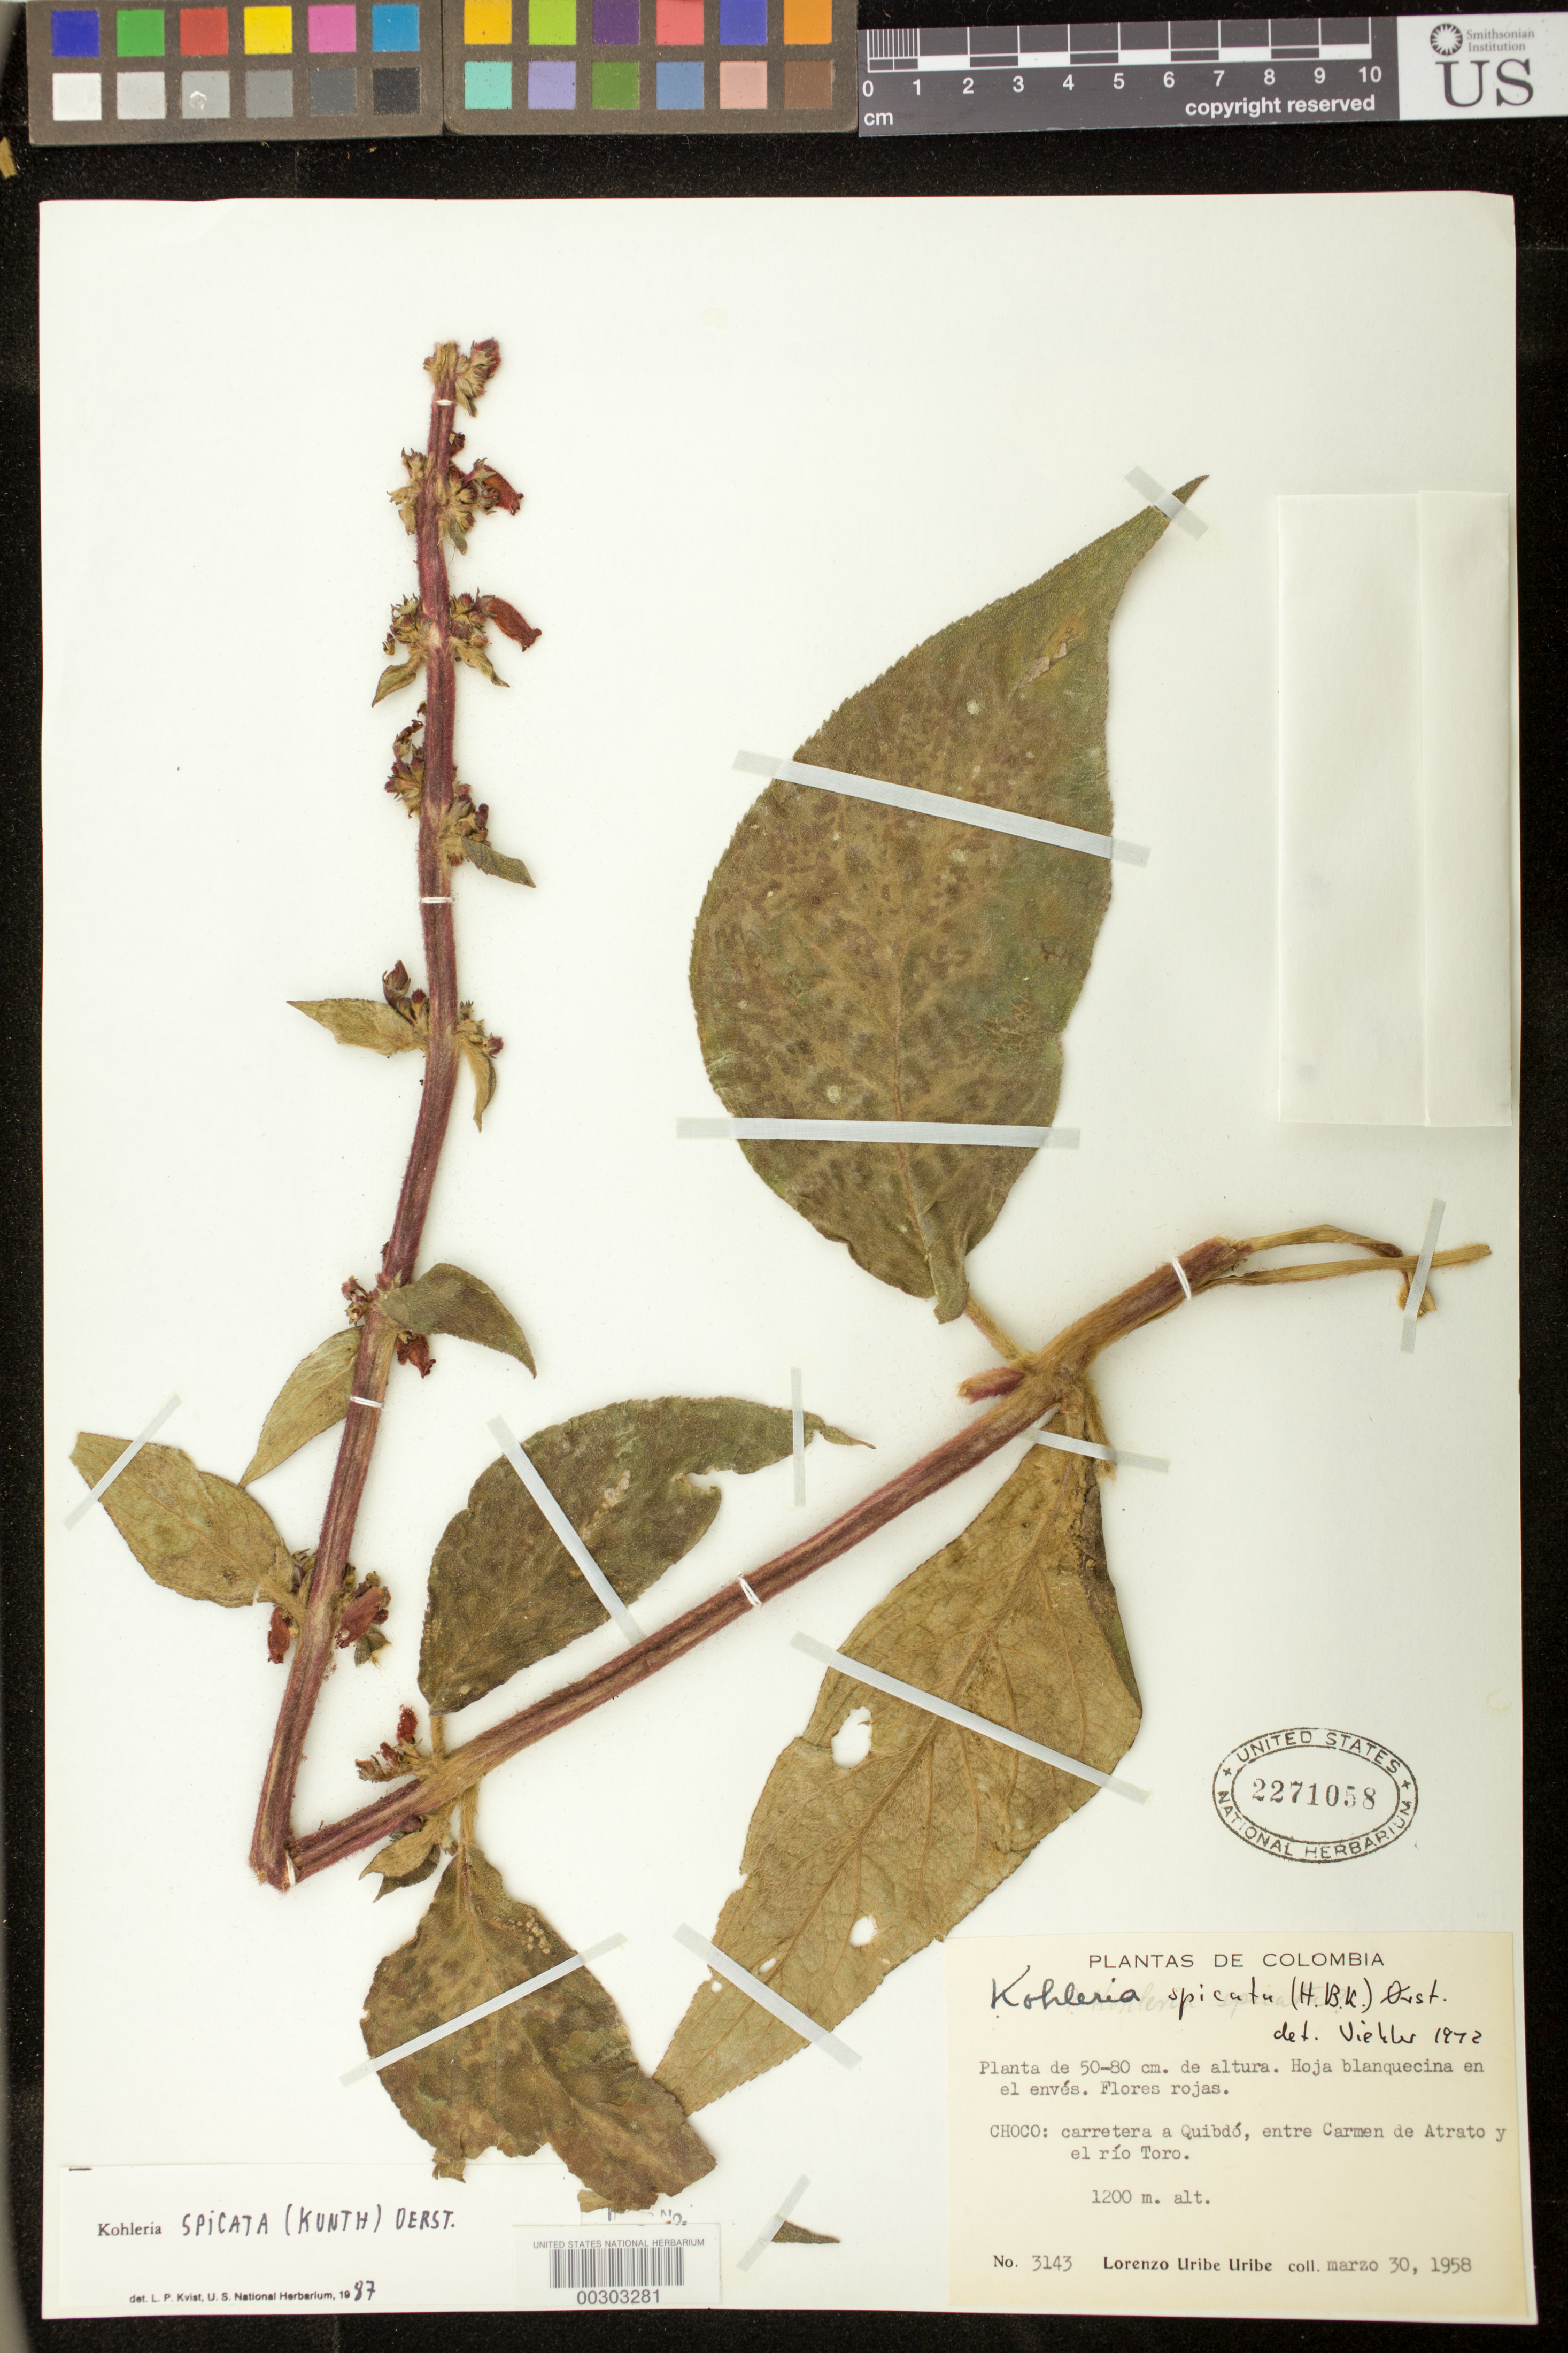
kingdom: Plantae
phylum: Tracheophyta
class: Magnoliopsida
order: Lamiales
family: Gesneriaceae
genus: Kohleria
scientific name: Kohleria spicata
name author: (Kunth) Oerst.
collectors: L. Uribe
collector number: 3143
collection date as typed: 30 Mar 1958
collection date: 1958-03-30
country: Colombia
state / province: Cauca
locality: Highway to Quibdo, between Carmen de Atrato and Rio Toro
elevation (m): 1200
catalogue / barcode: US 2271058